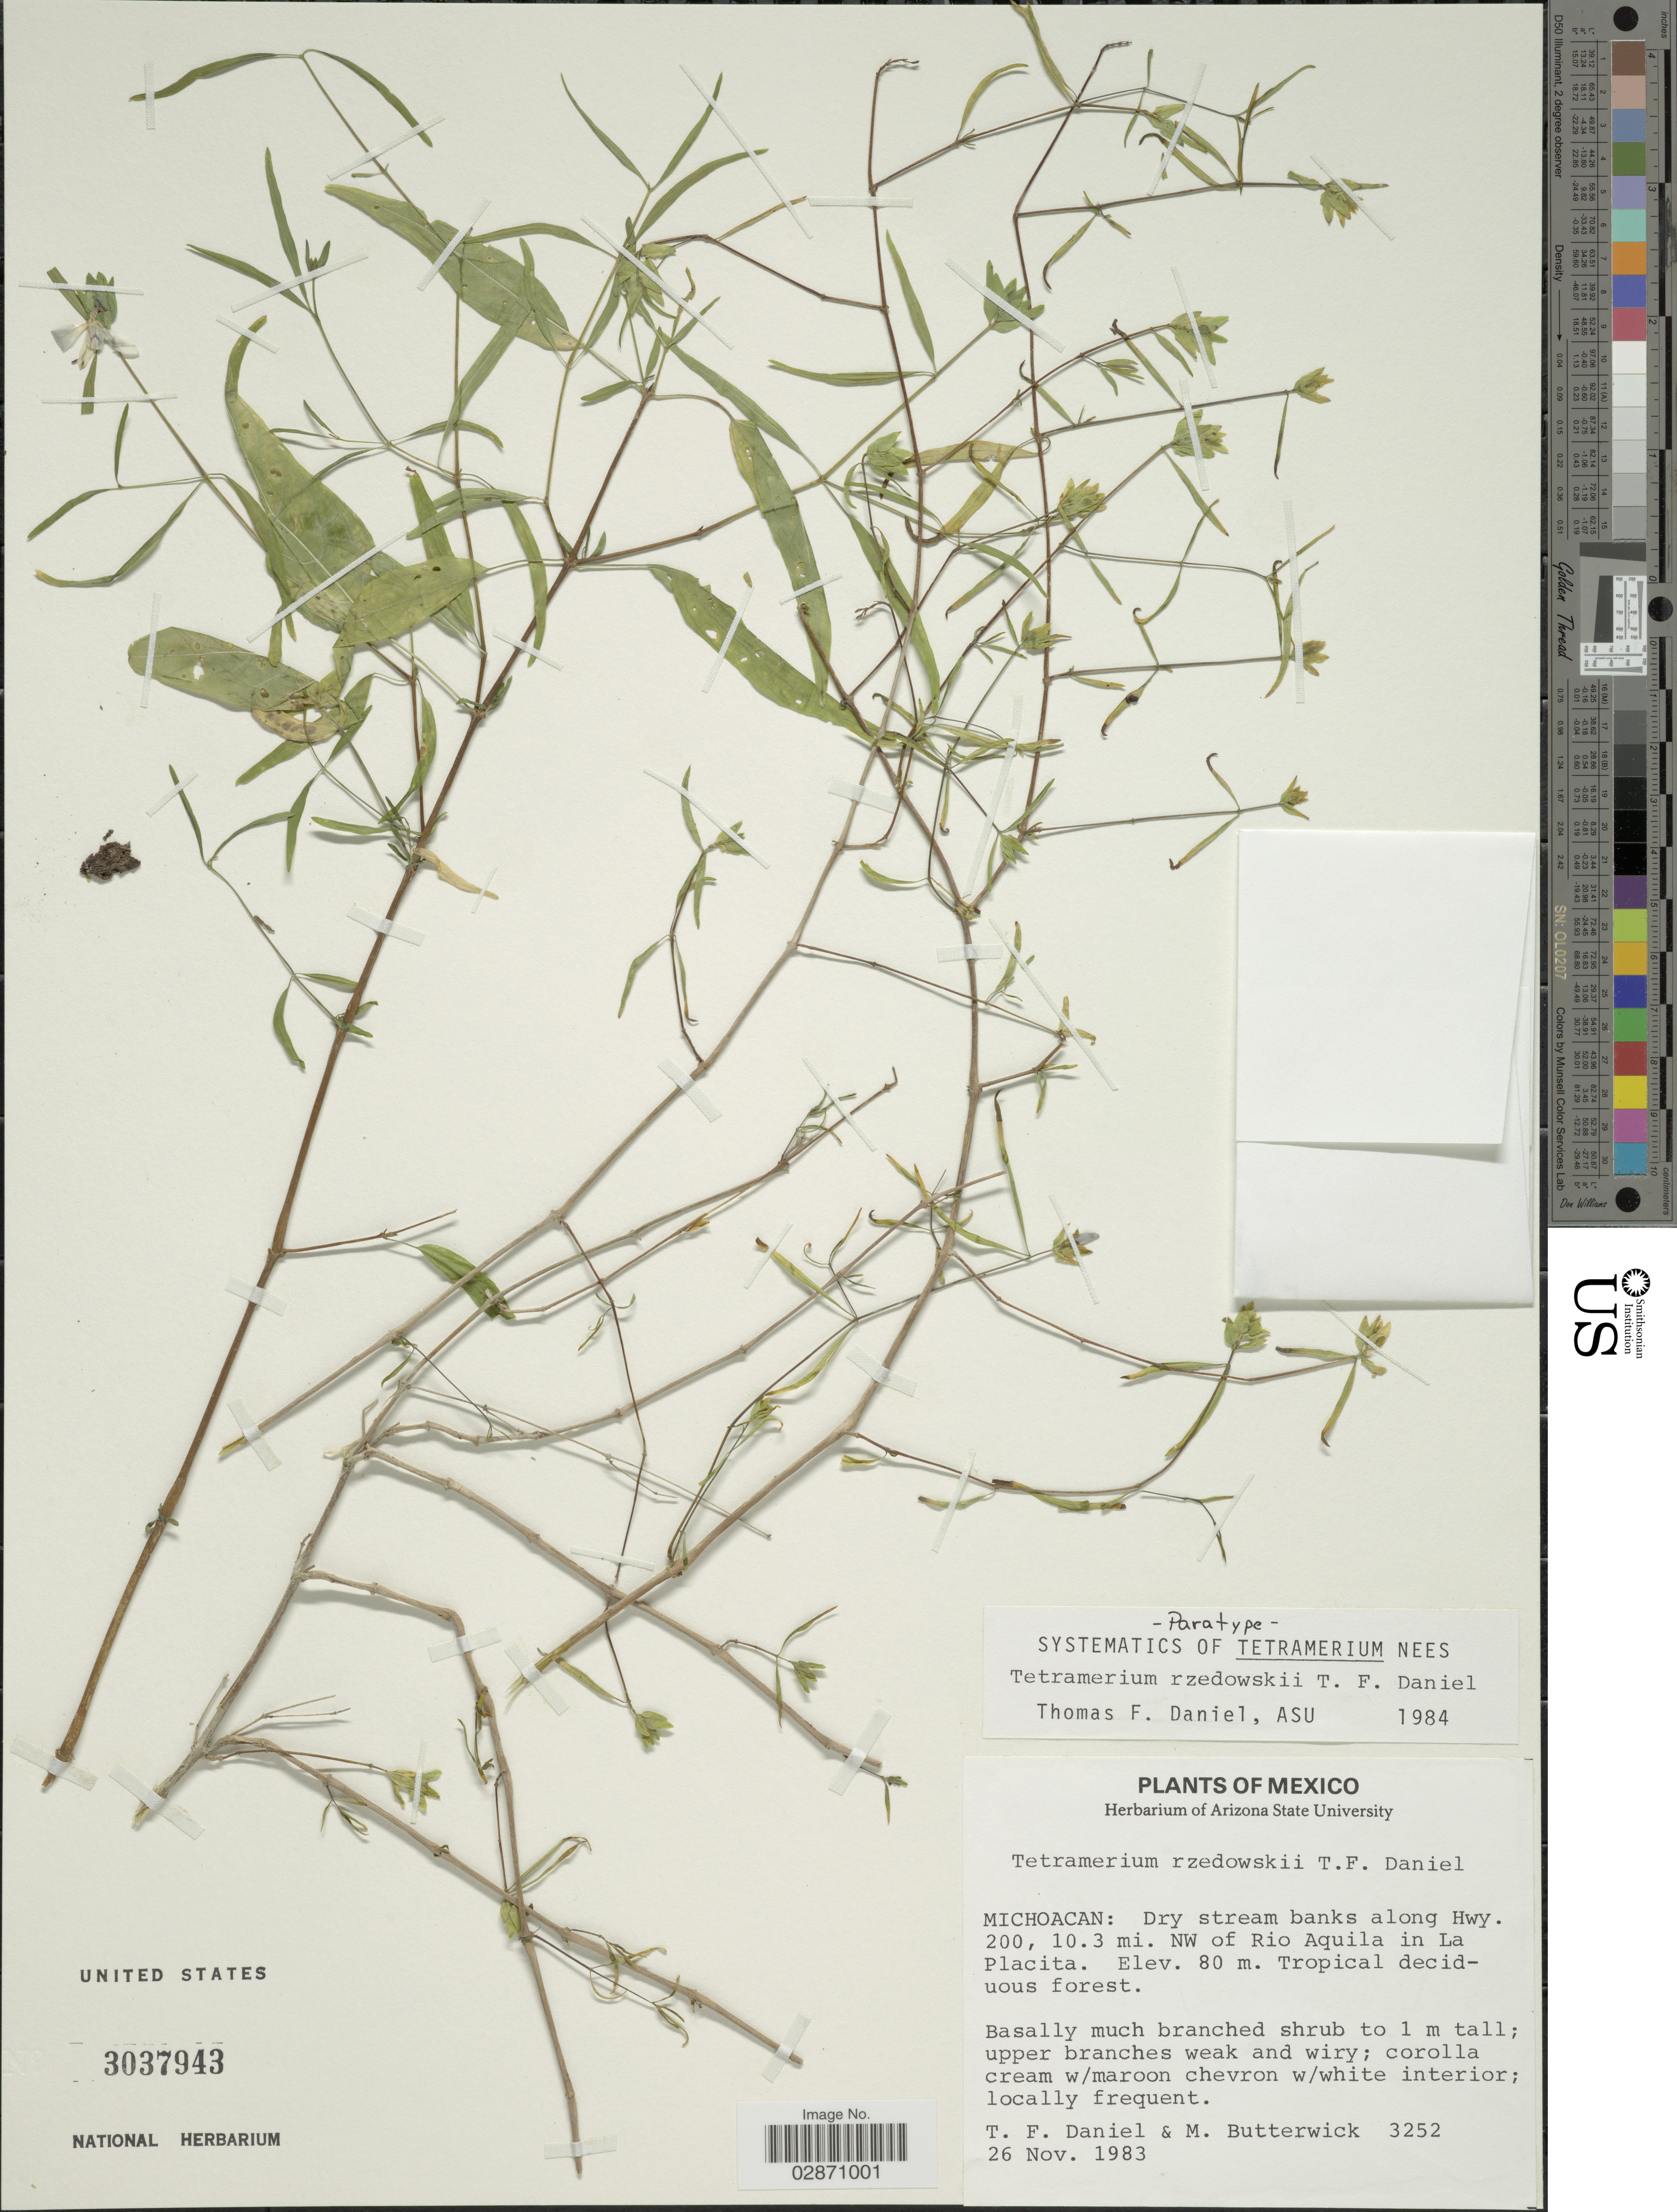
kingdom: Plantae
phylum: Tracheophyta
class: Magnoliopsida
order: Lamiales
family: Acanthaceae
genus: Tetramerium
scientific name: Tetramerium rzedowskii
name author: T.F. Daniel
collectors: T. F. Daniel & M. Butterwick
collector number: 3252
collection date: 1983-11-26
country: Mexico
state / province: Michoacán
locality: Dry stream banks along Hwy. 200, 10.3 mi. NW of Rioi Aquila in La Placita.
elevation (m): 80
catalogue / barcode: US 3037943